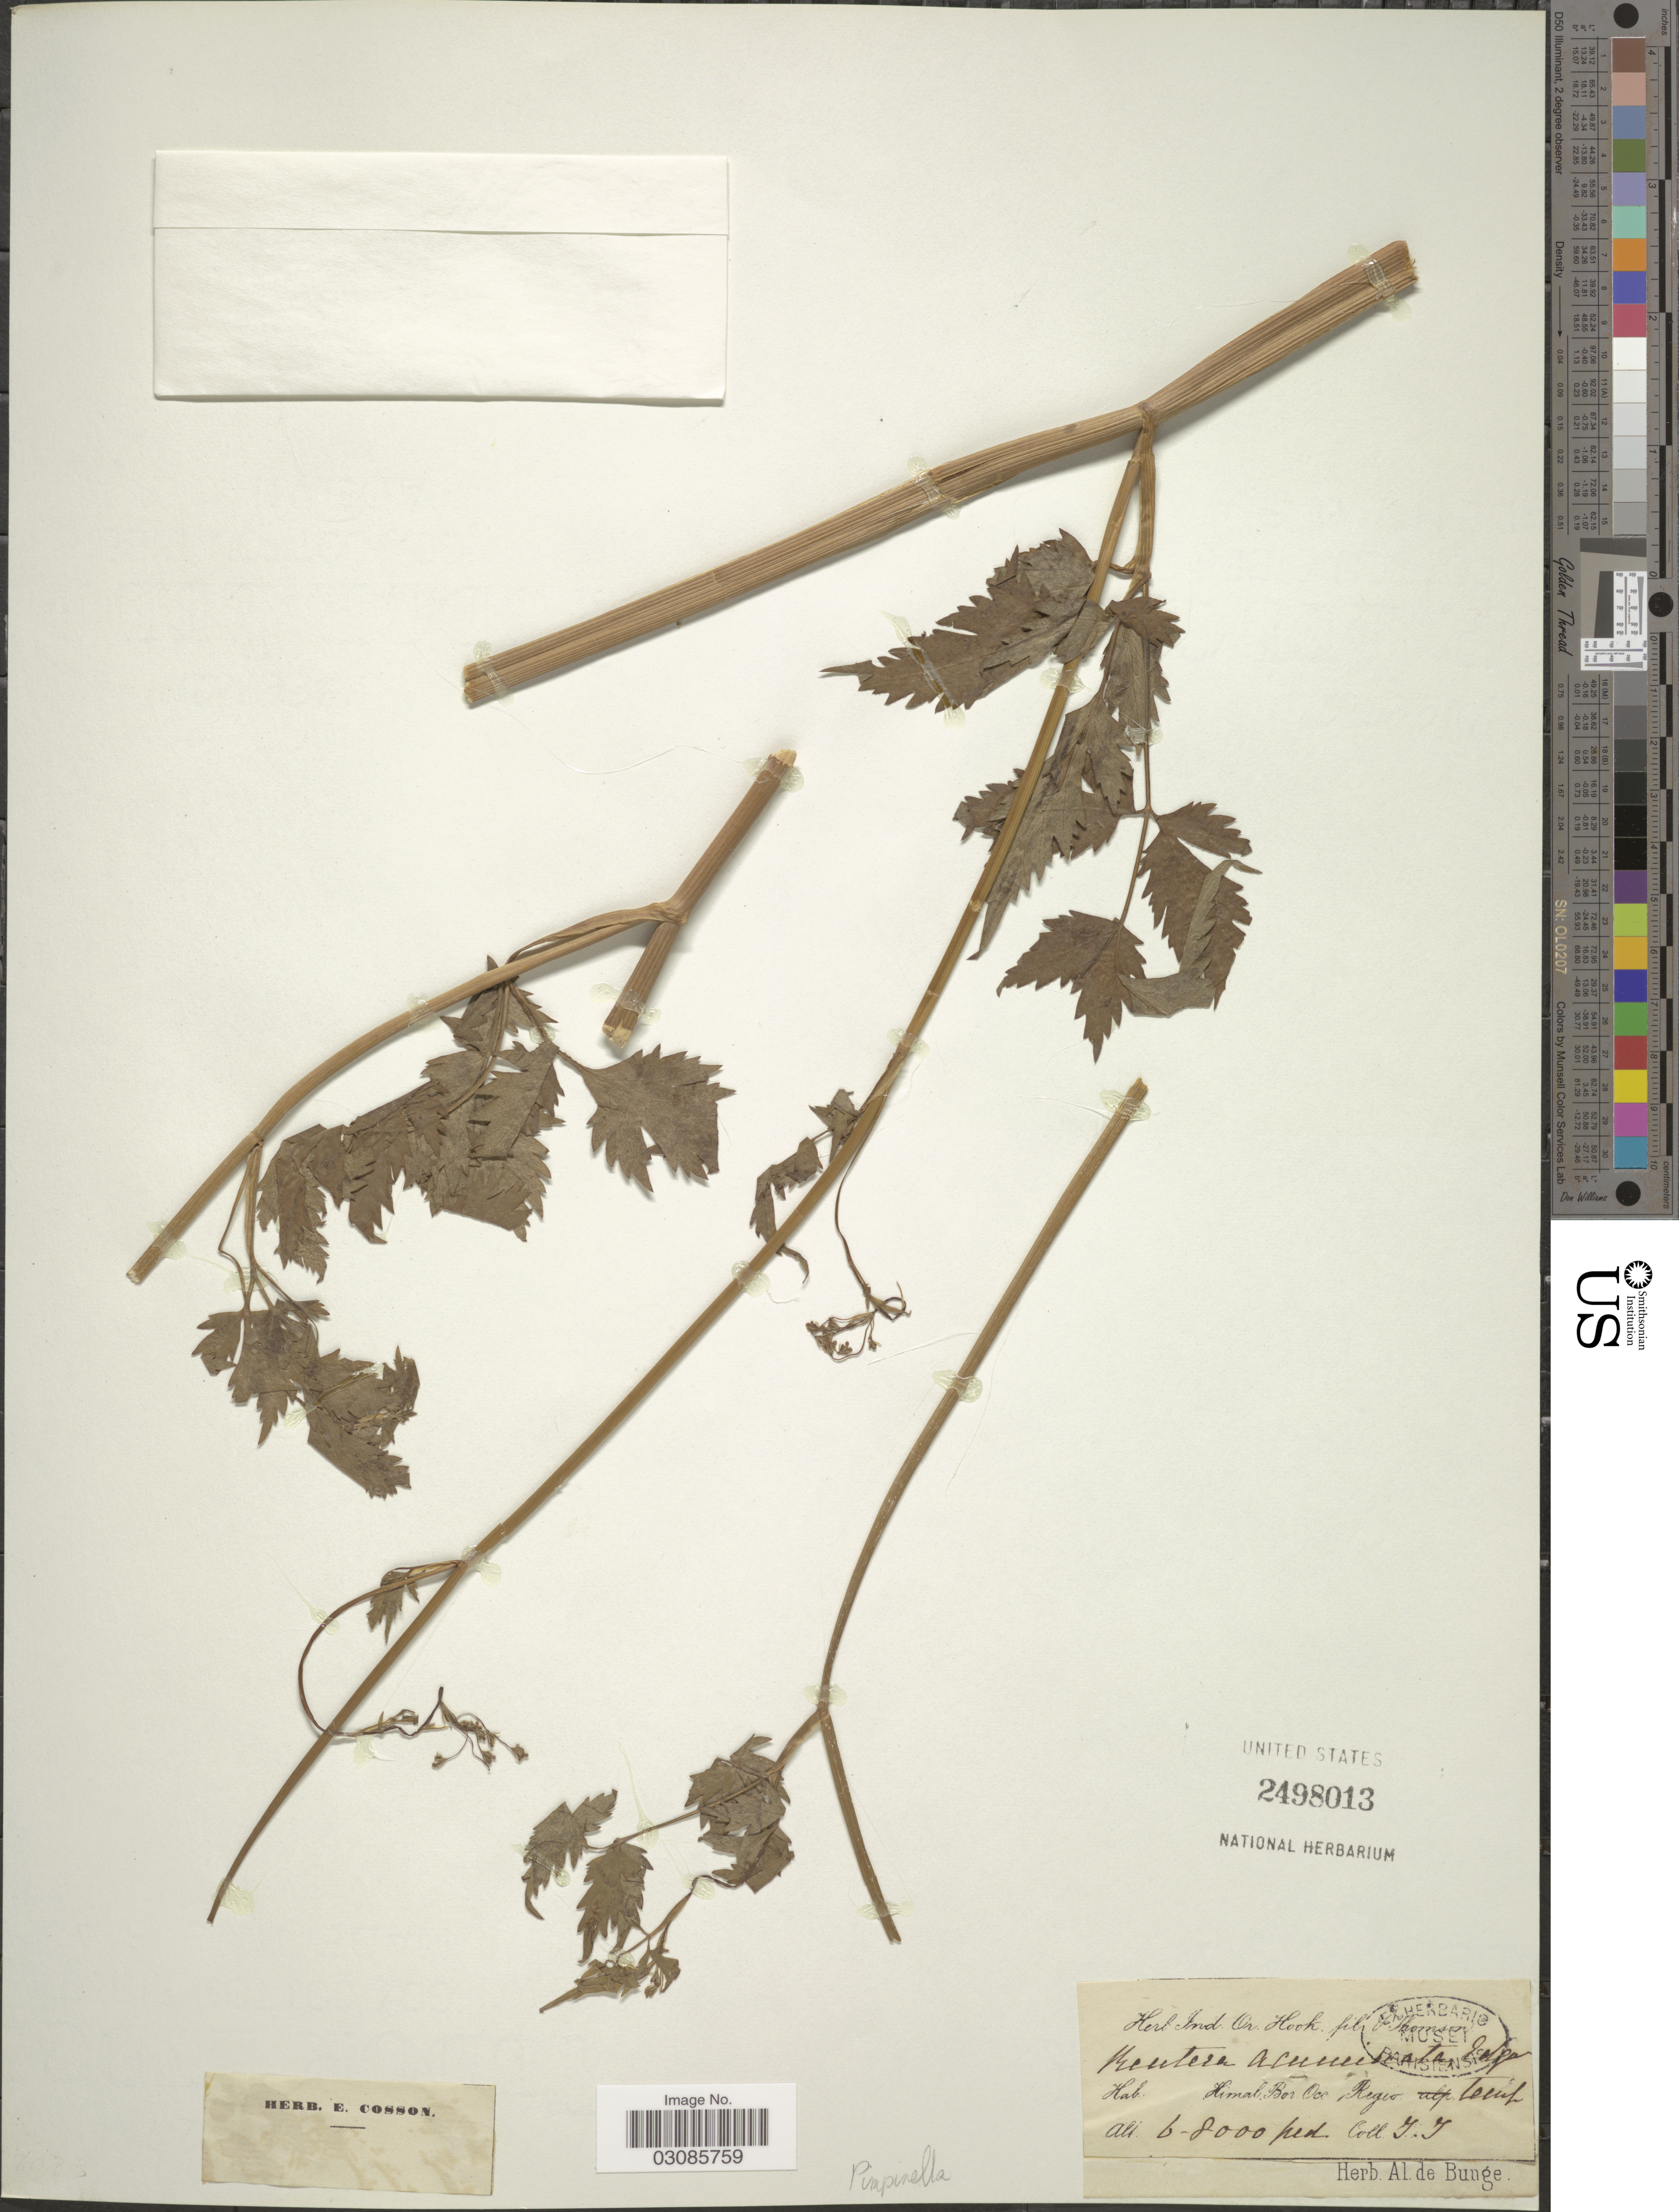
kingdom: Plantae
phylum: Tracheophyta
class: Magnoliopsida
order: Apiales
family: Apiaceae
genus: Pimpinella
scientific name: Pimpinella acuminata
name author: (Edgew.) C.B. Clarke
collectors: T. Thomson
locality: Himal. Bor. Occ. Regio Temp.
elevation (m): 1829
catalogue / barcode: US 2498013